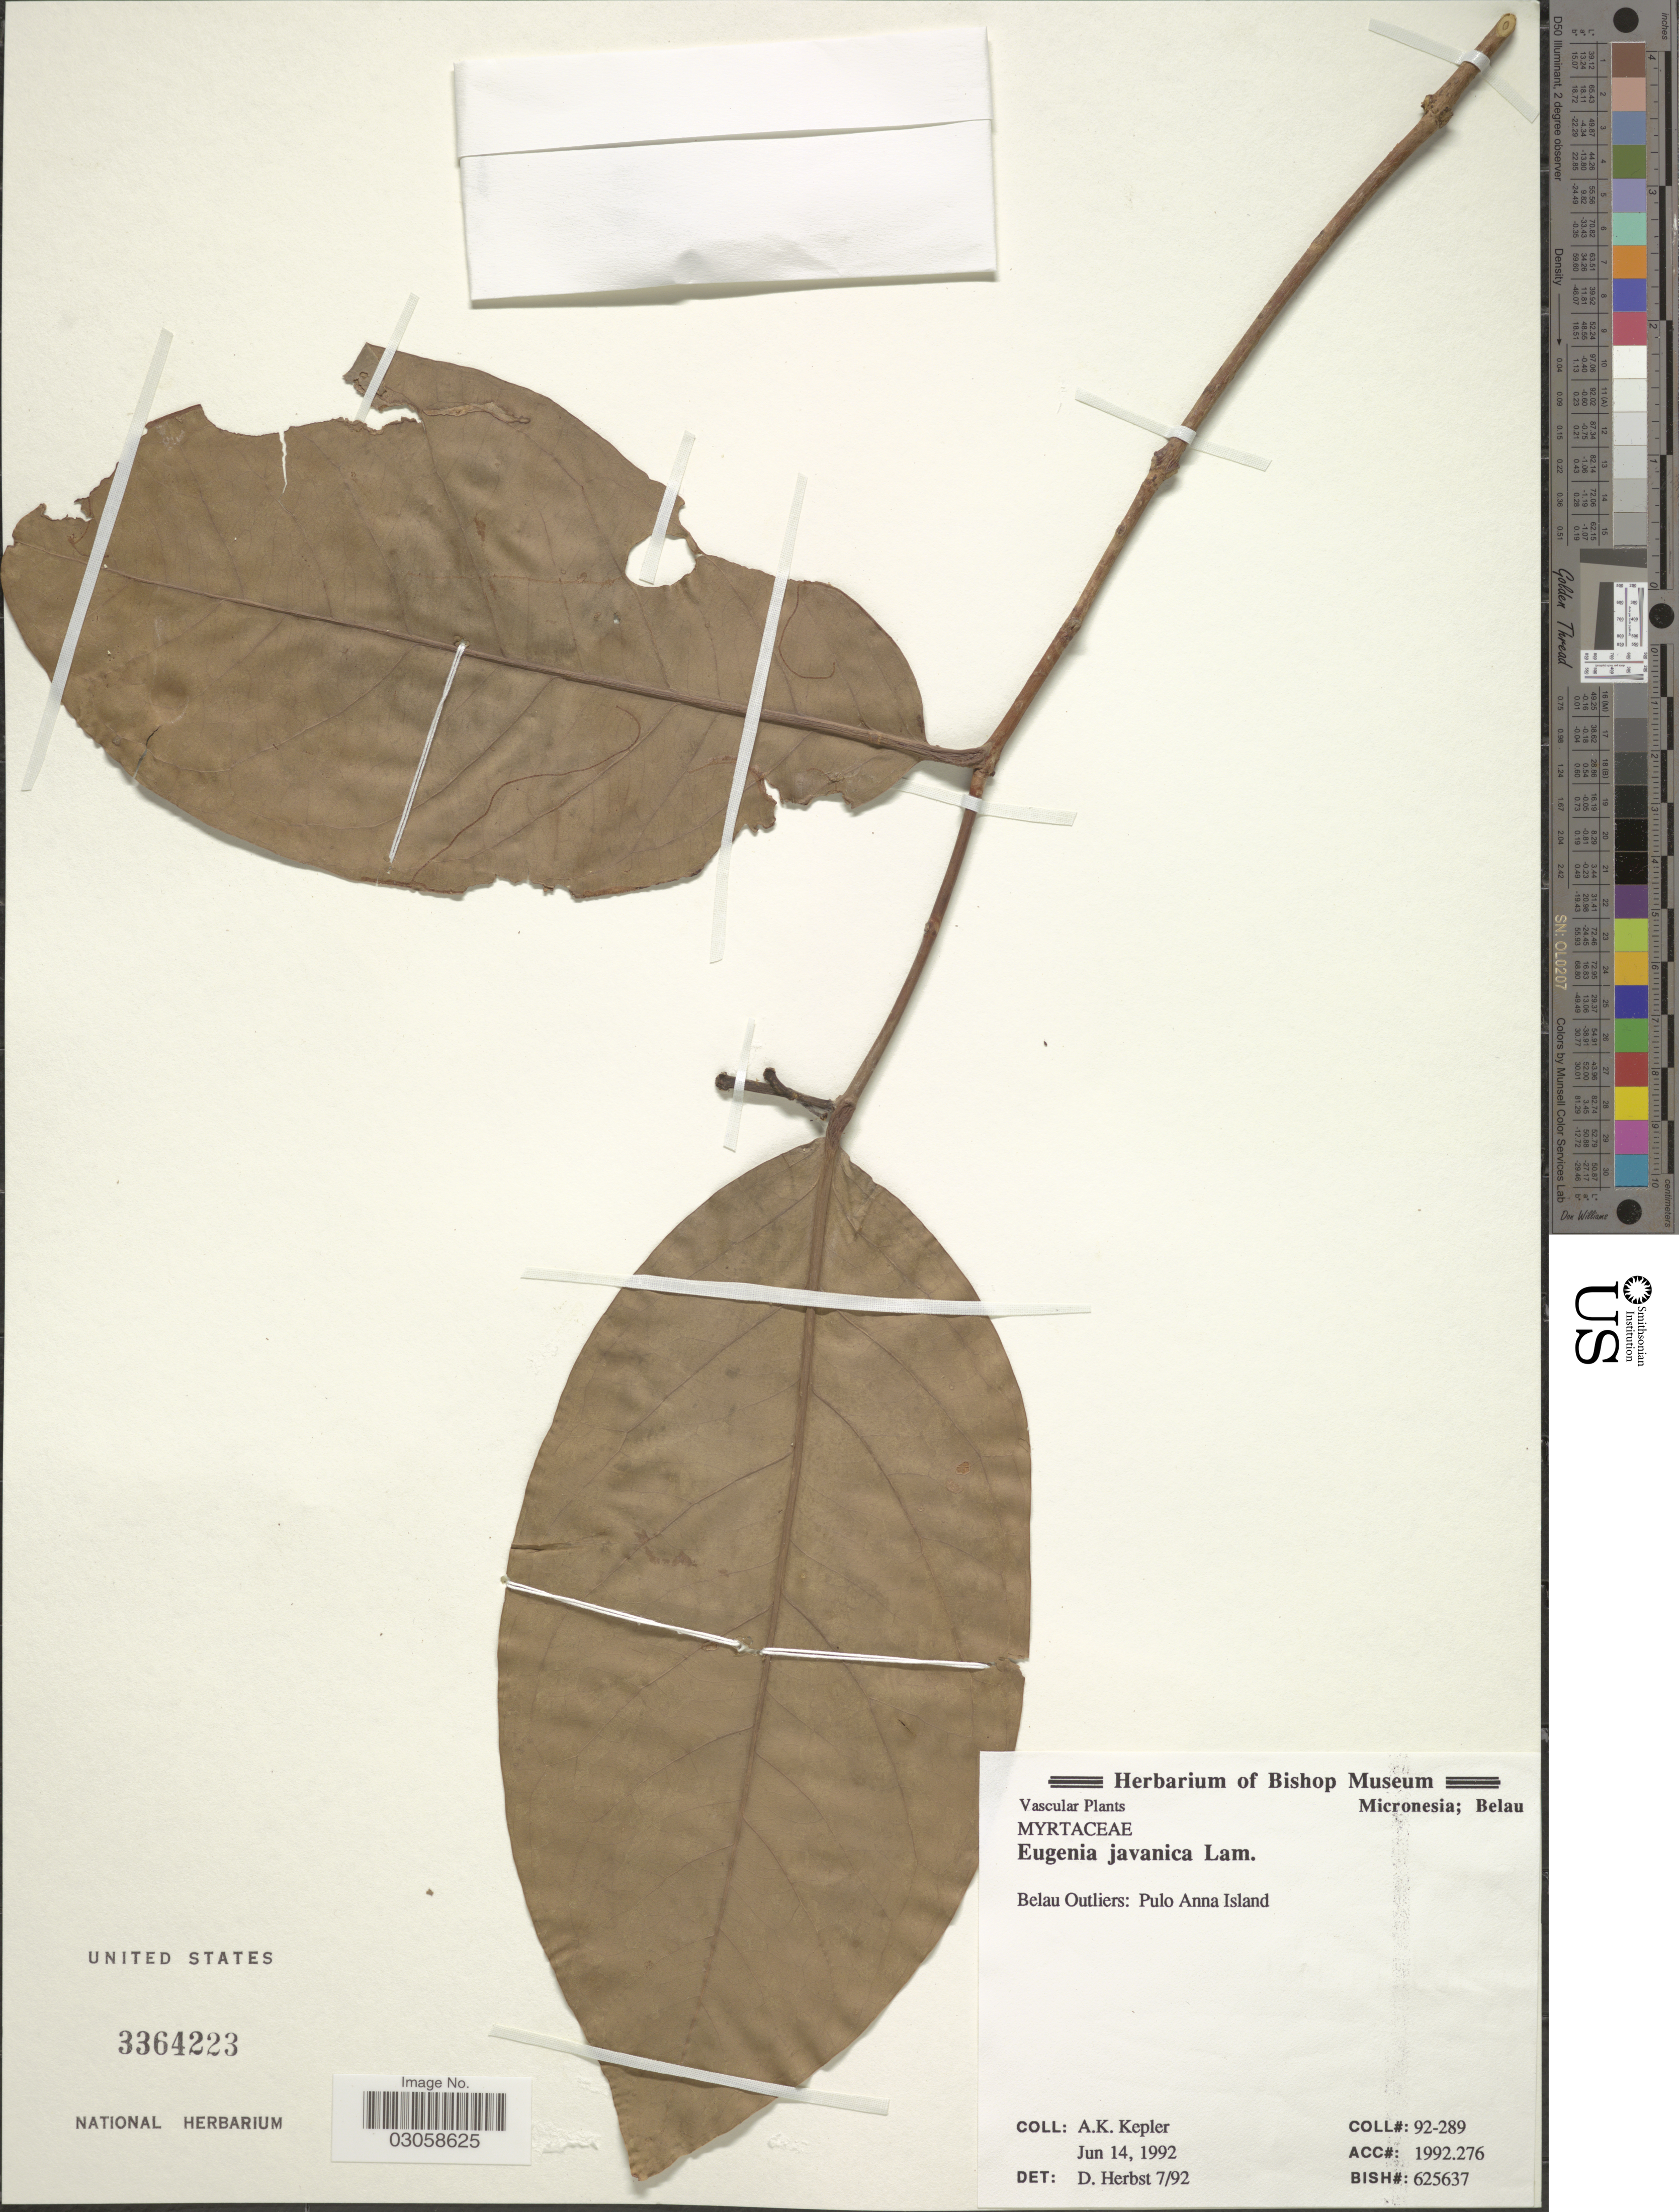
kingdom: Plantae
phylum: Tracheophyta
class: Magnoliopsida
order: Myrtales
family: Myrtaceae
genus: Syzygium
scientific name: Syzygium samarangense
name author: (Blume) Merr. & L.M. Perry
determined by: Strong, Mark T., (BOT), Smithsonian Institution - National Museum of Natural History (UNITED STATES)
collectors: A. K. Kepler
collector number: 92-289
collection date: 1992-06-14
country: Palau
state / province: Belau Outliers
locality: Micronesia; Belau. Belau Outliers: Pulo Anna Island.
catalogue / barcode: US 3364223